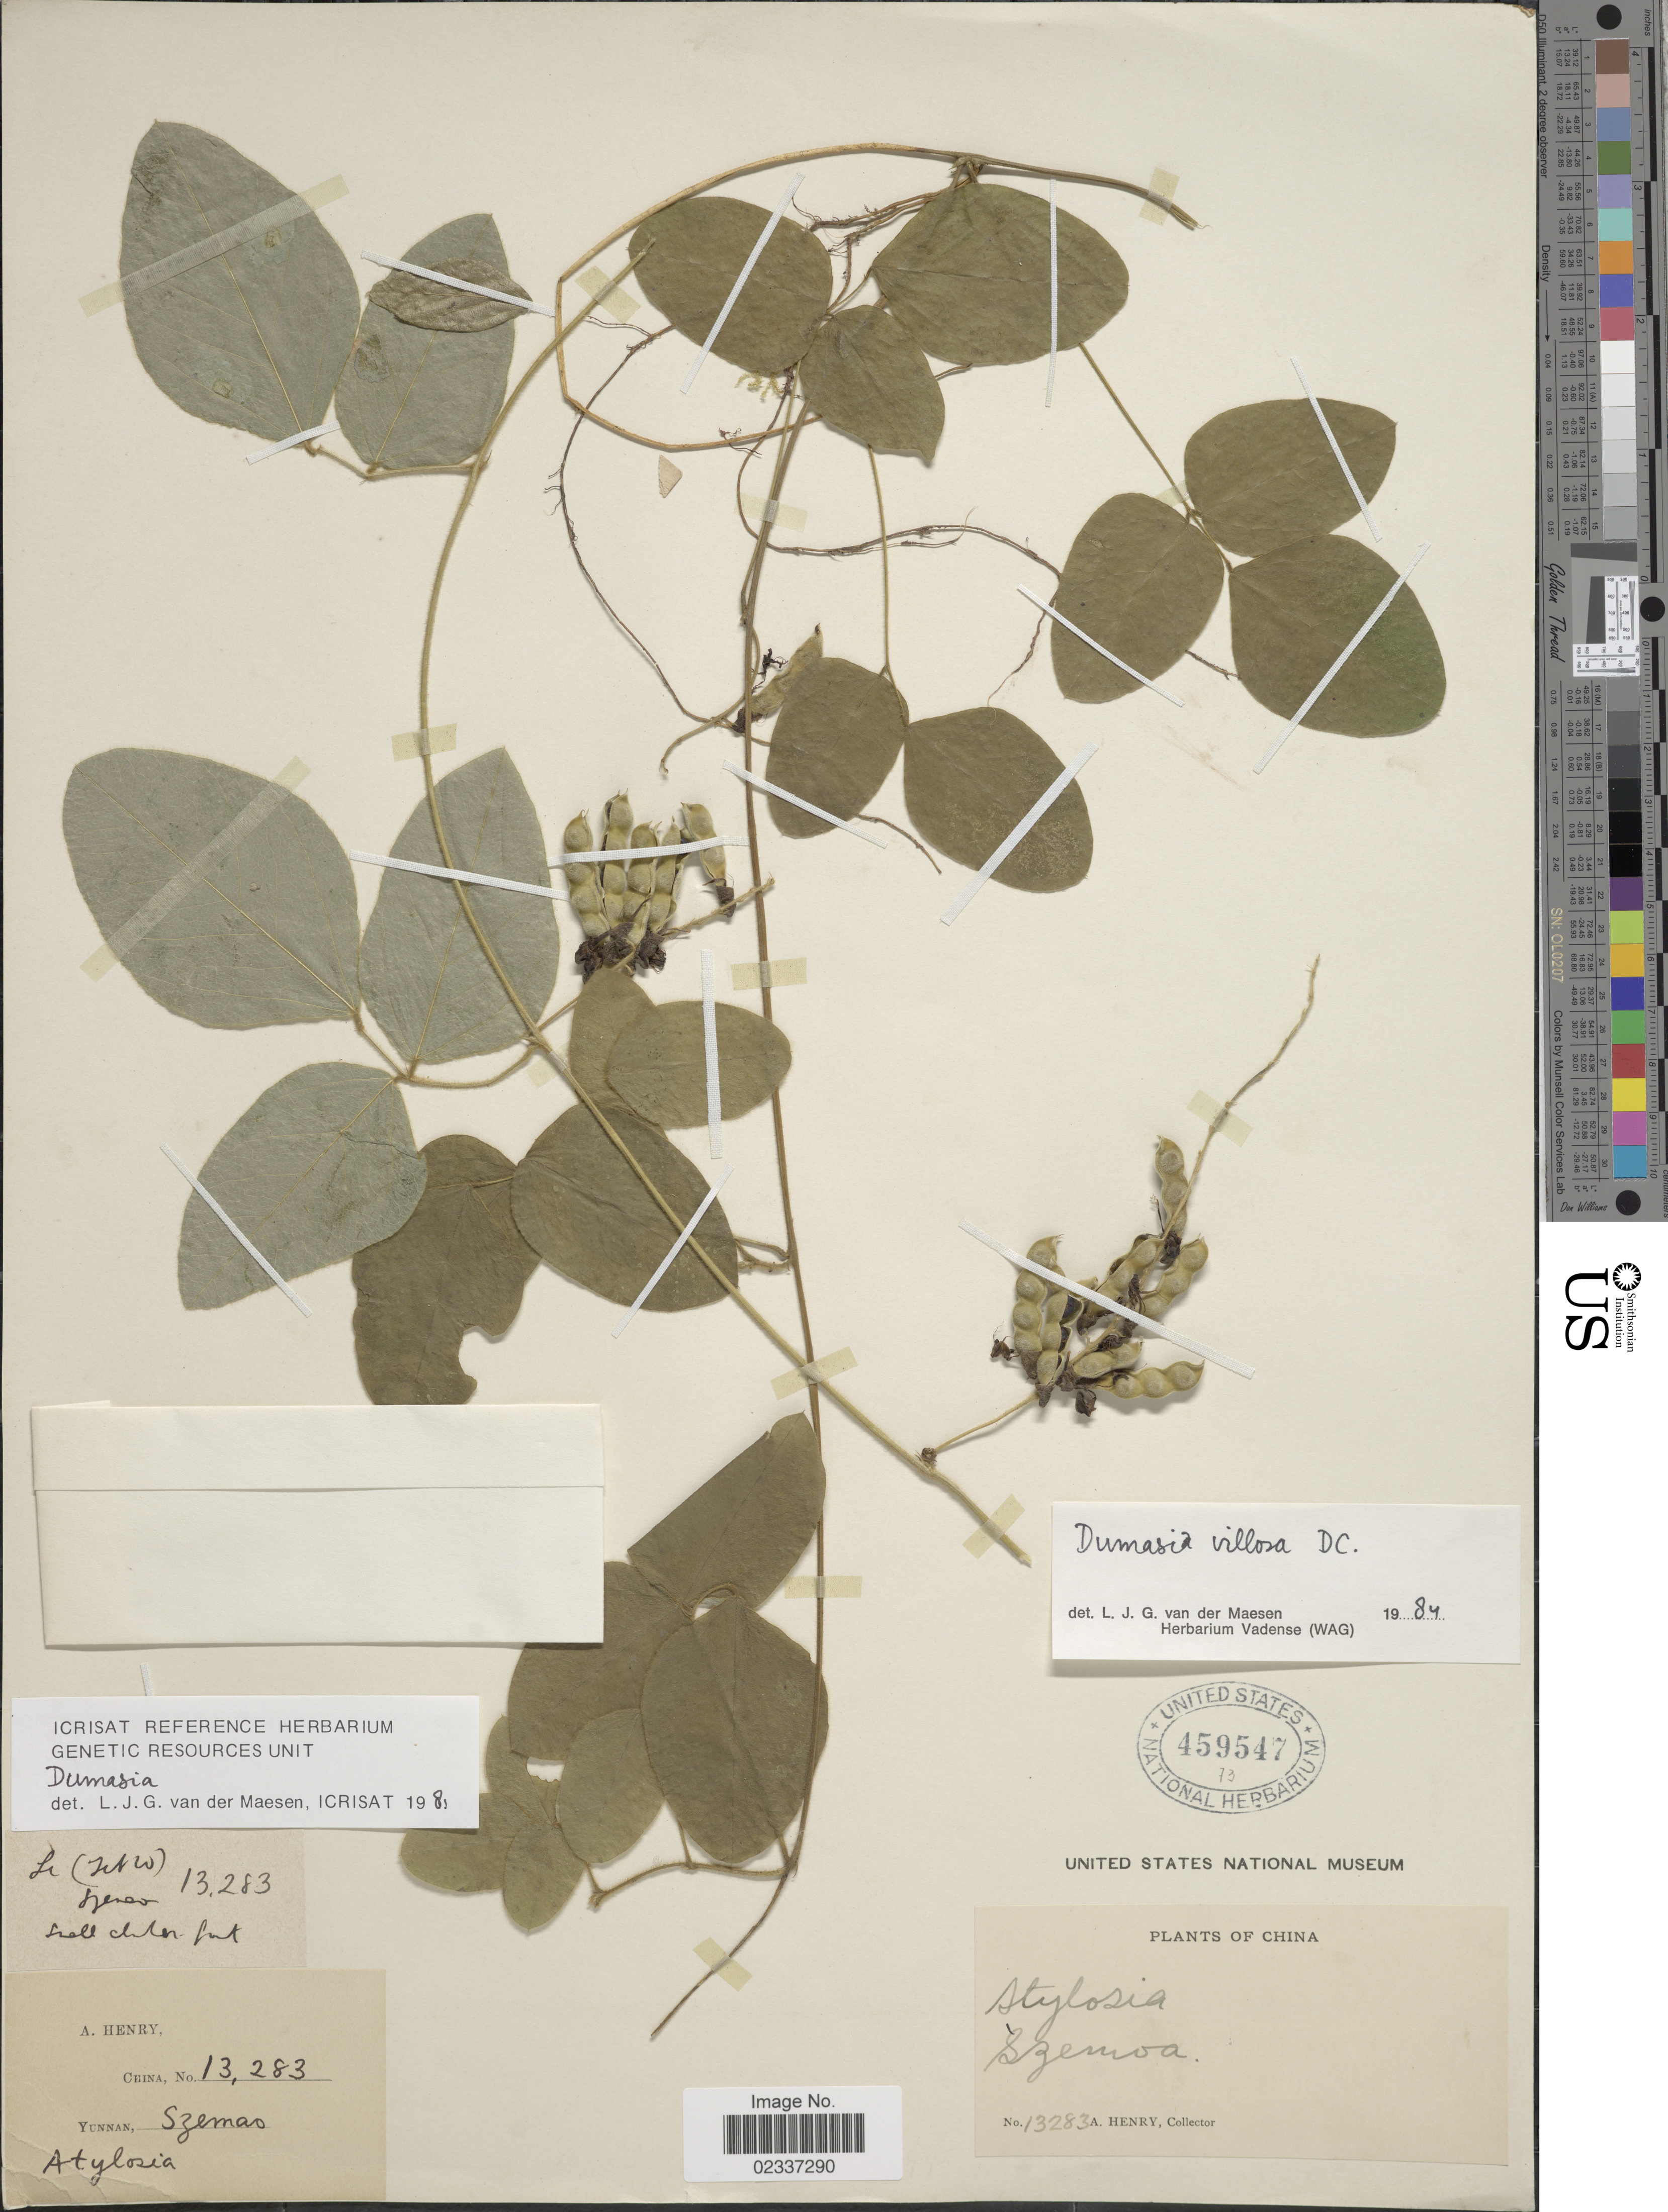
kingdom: Plantae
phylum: Tracheophyta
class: Magnoliopsida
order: Fabales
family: Fabaceae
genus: Dumasia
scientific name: Dumasia villosa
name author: DC.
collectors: A. Henry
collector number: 13283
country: China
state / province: Yunnan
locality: Yunnan, China, Sjemao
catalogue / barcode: US 459547